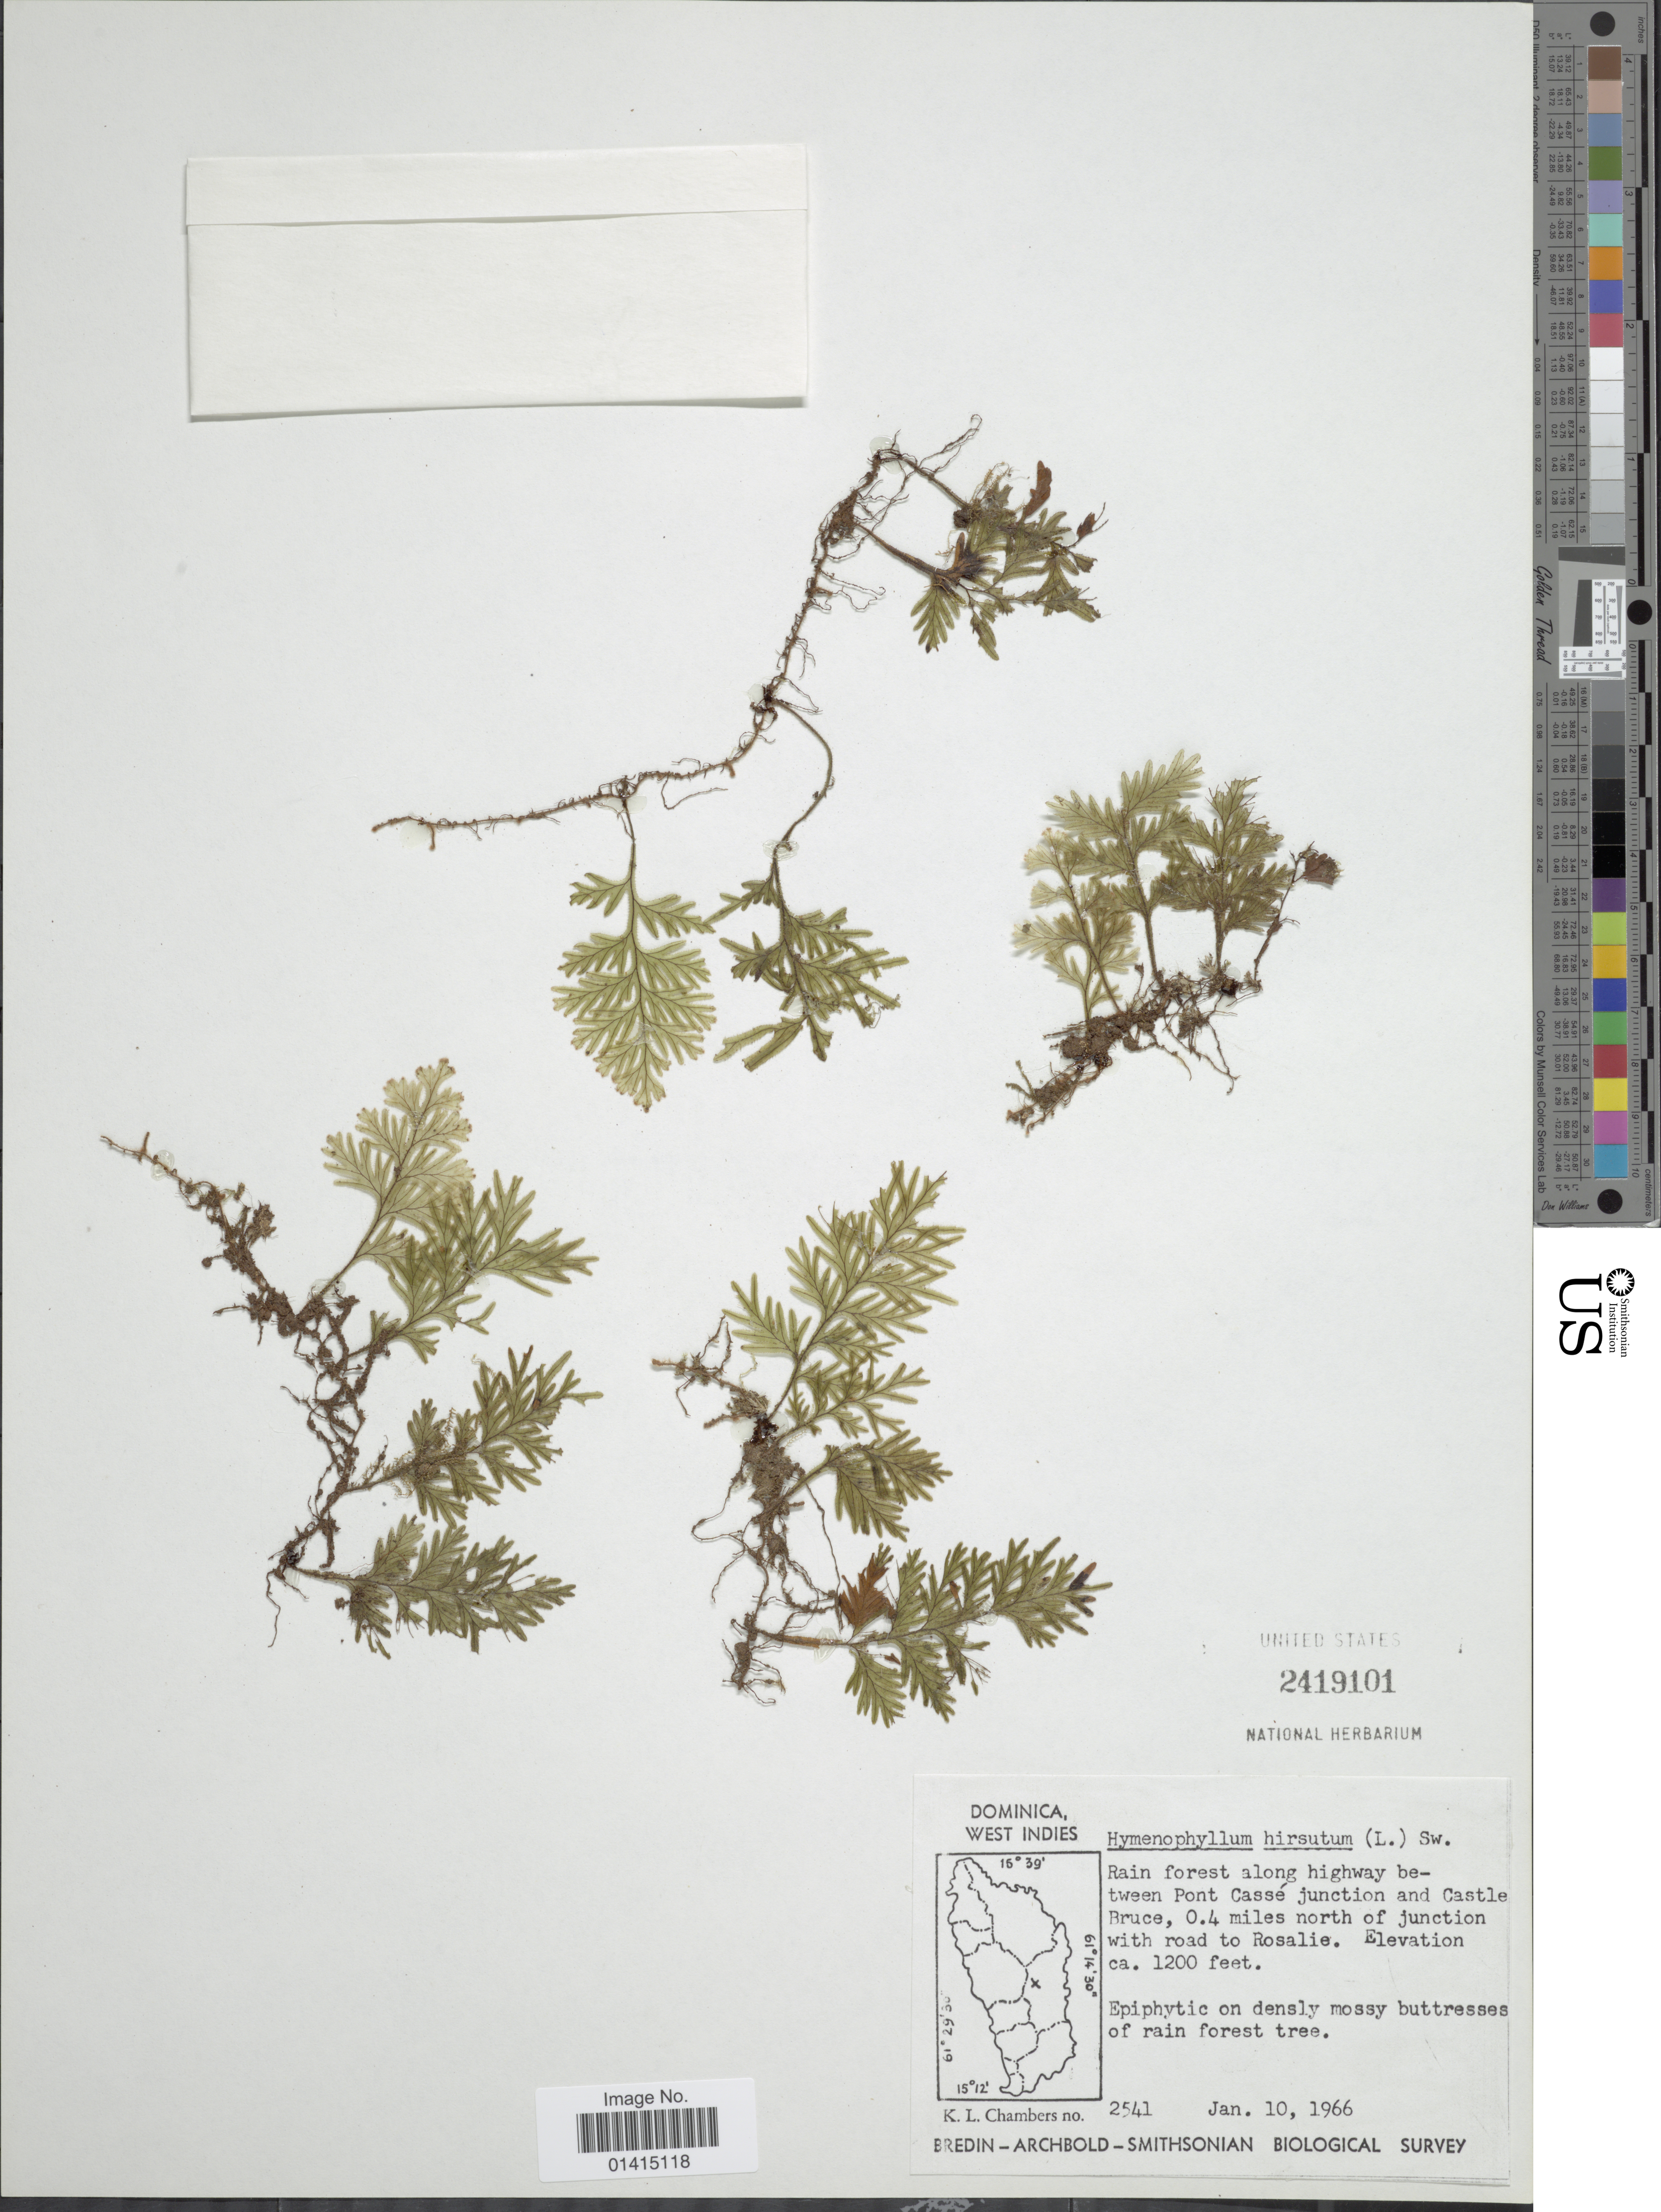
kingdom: Plantae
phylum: Tracheophyta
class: Polypodiopsida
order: Hymenophyllales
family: Hymenophyllaceae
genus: Hymenophyllum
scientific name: Hymenophyllum hirsutum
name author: (L.) Sw.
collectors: K. Chambers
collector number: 2541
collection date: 1966-01-10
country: Dominica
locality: West Indies, rain forest along highway between Pont Cassé junction and Casle Bruce, 0.4 miles north of junction with road to Rosalie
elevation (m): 366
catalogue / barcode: US 2419101